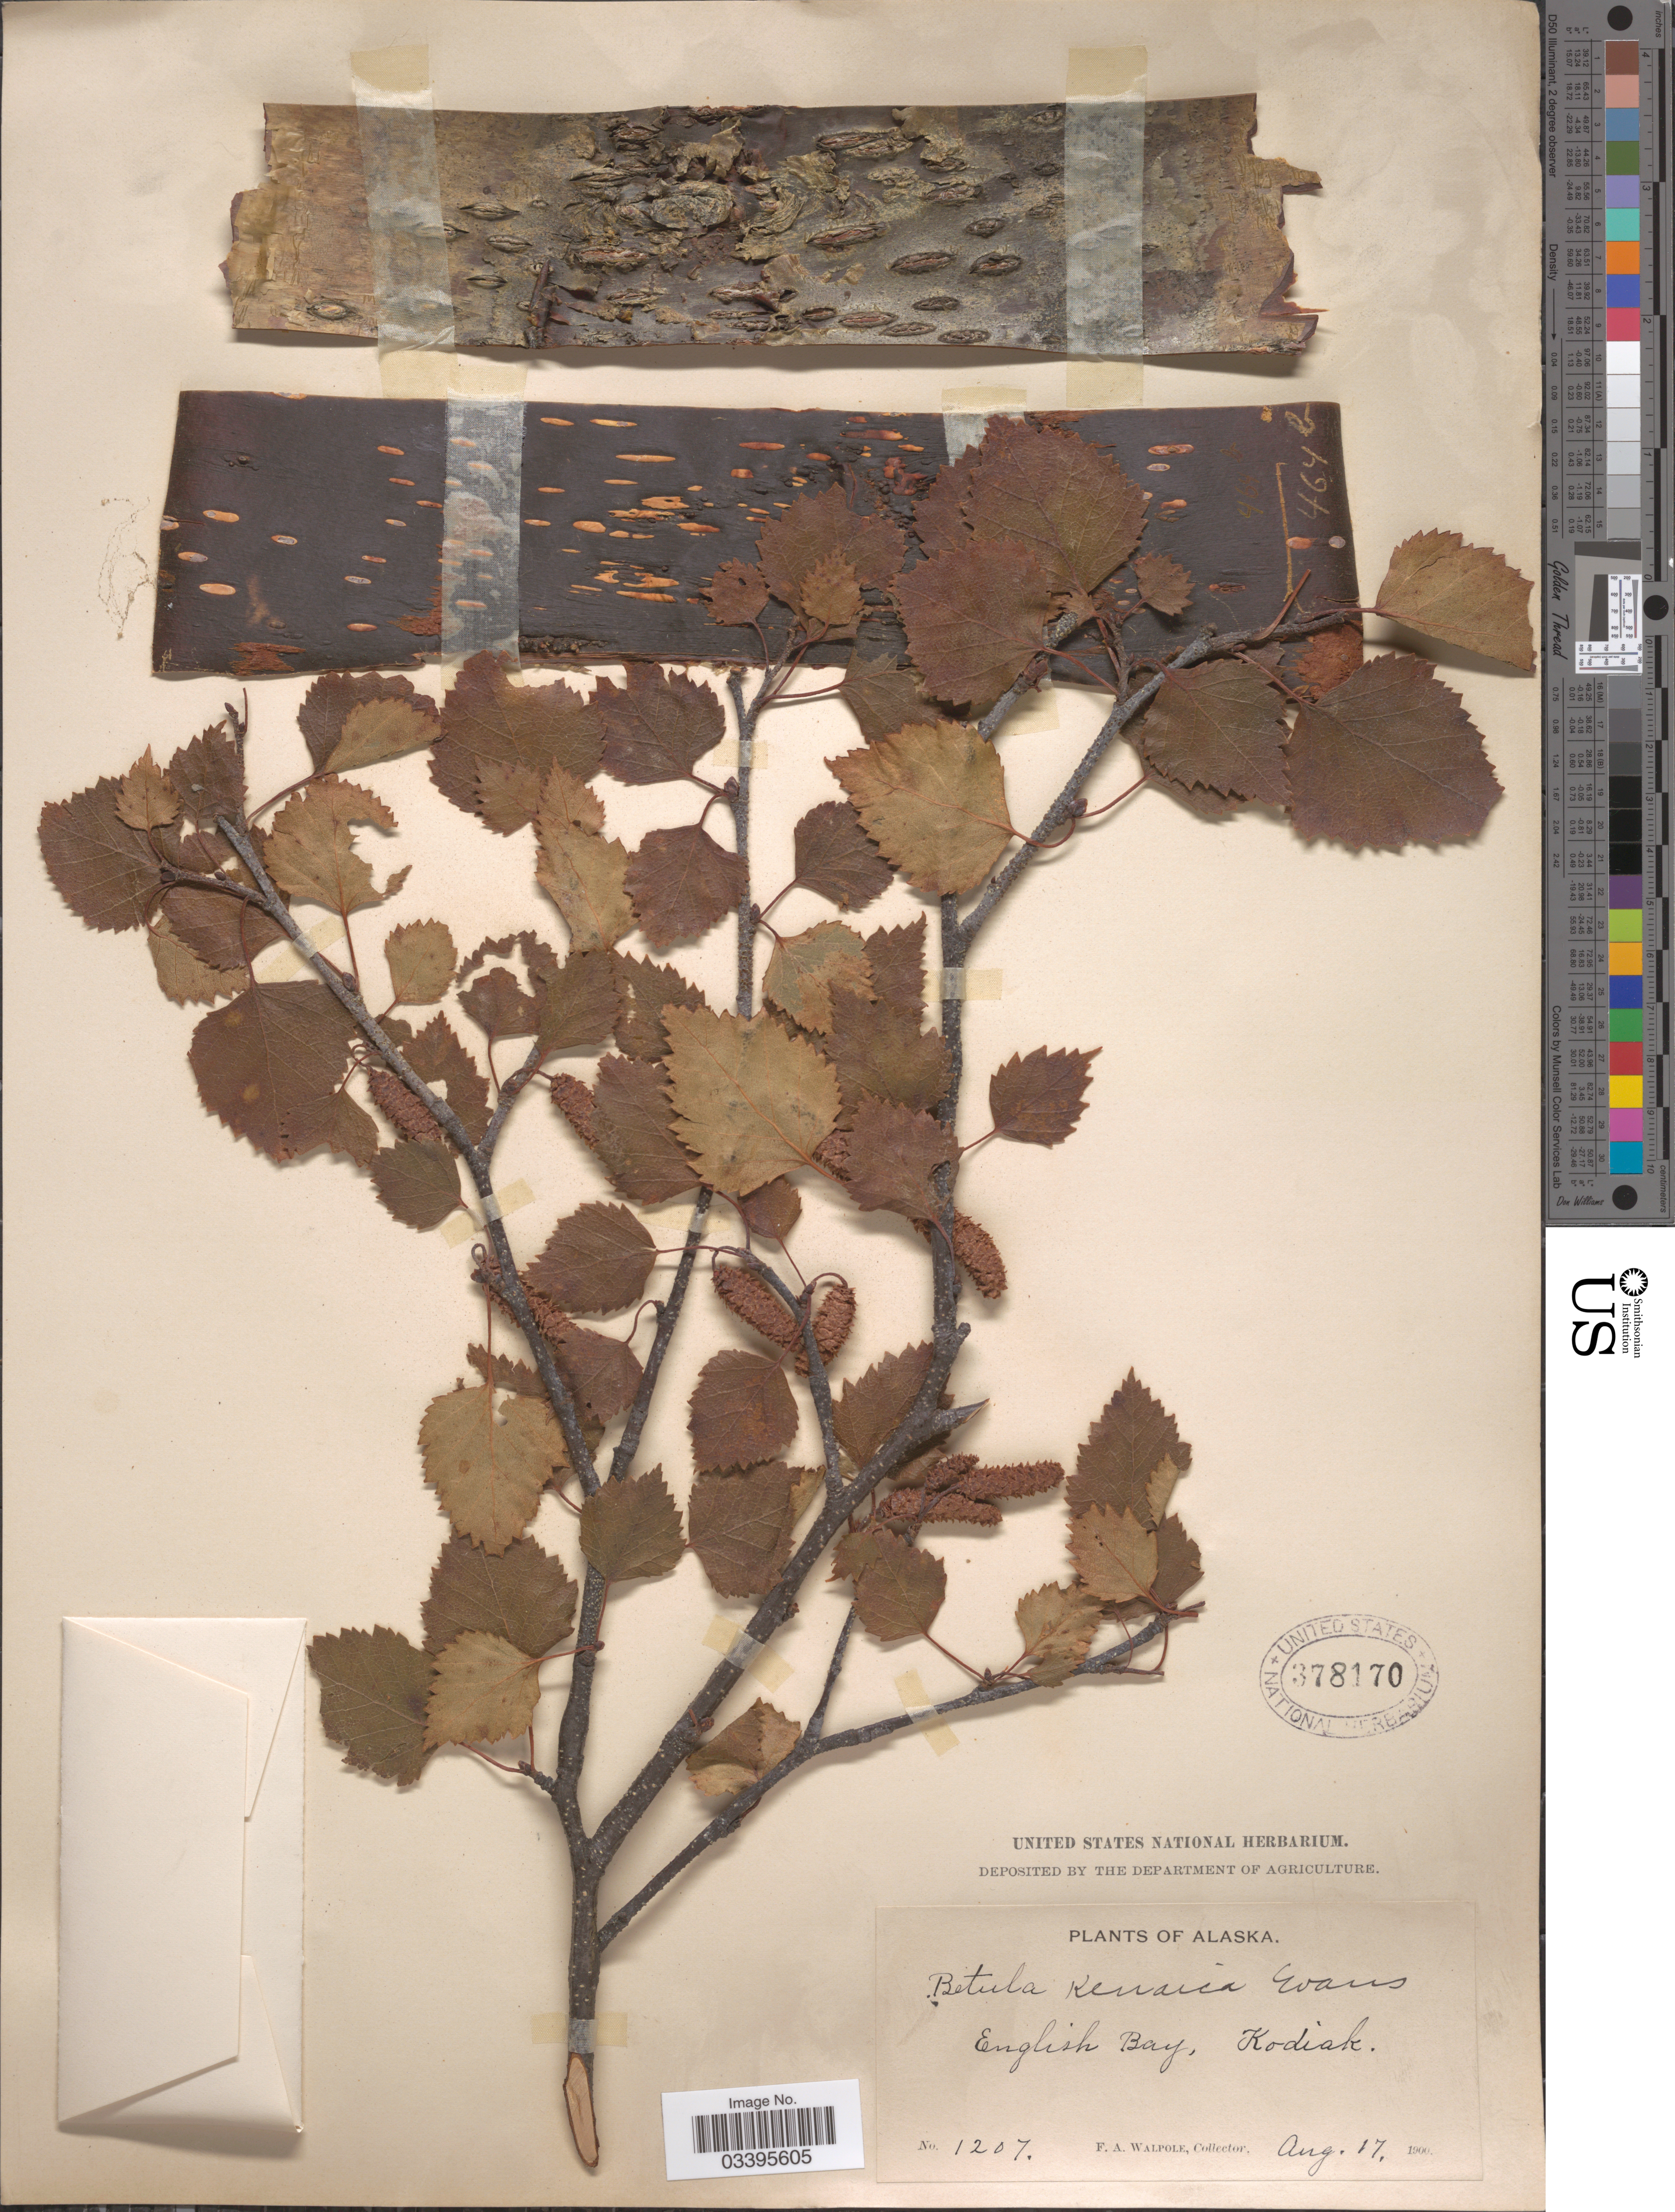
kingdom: Plantae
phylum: Tracheophyta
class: Magnoliopsida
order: Fagales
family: Betulaceae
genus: Betula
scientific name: Betula kenaica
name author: W.H. Evans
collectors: F. Walpole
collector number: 1207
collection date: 1900-08-17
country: United States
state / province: Alaska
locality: English Bay, Kodiak.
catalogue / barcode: US 378170